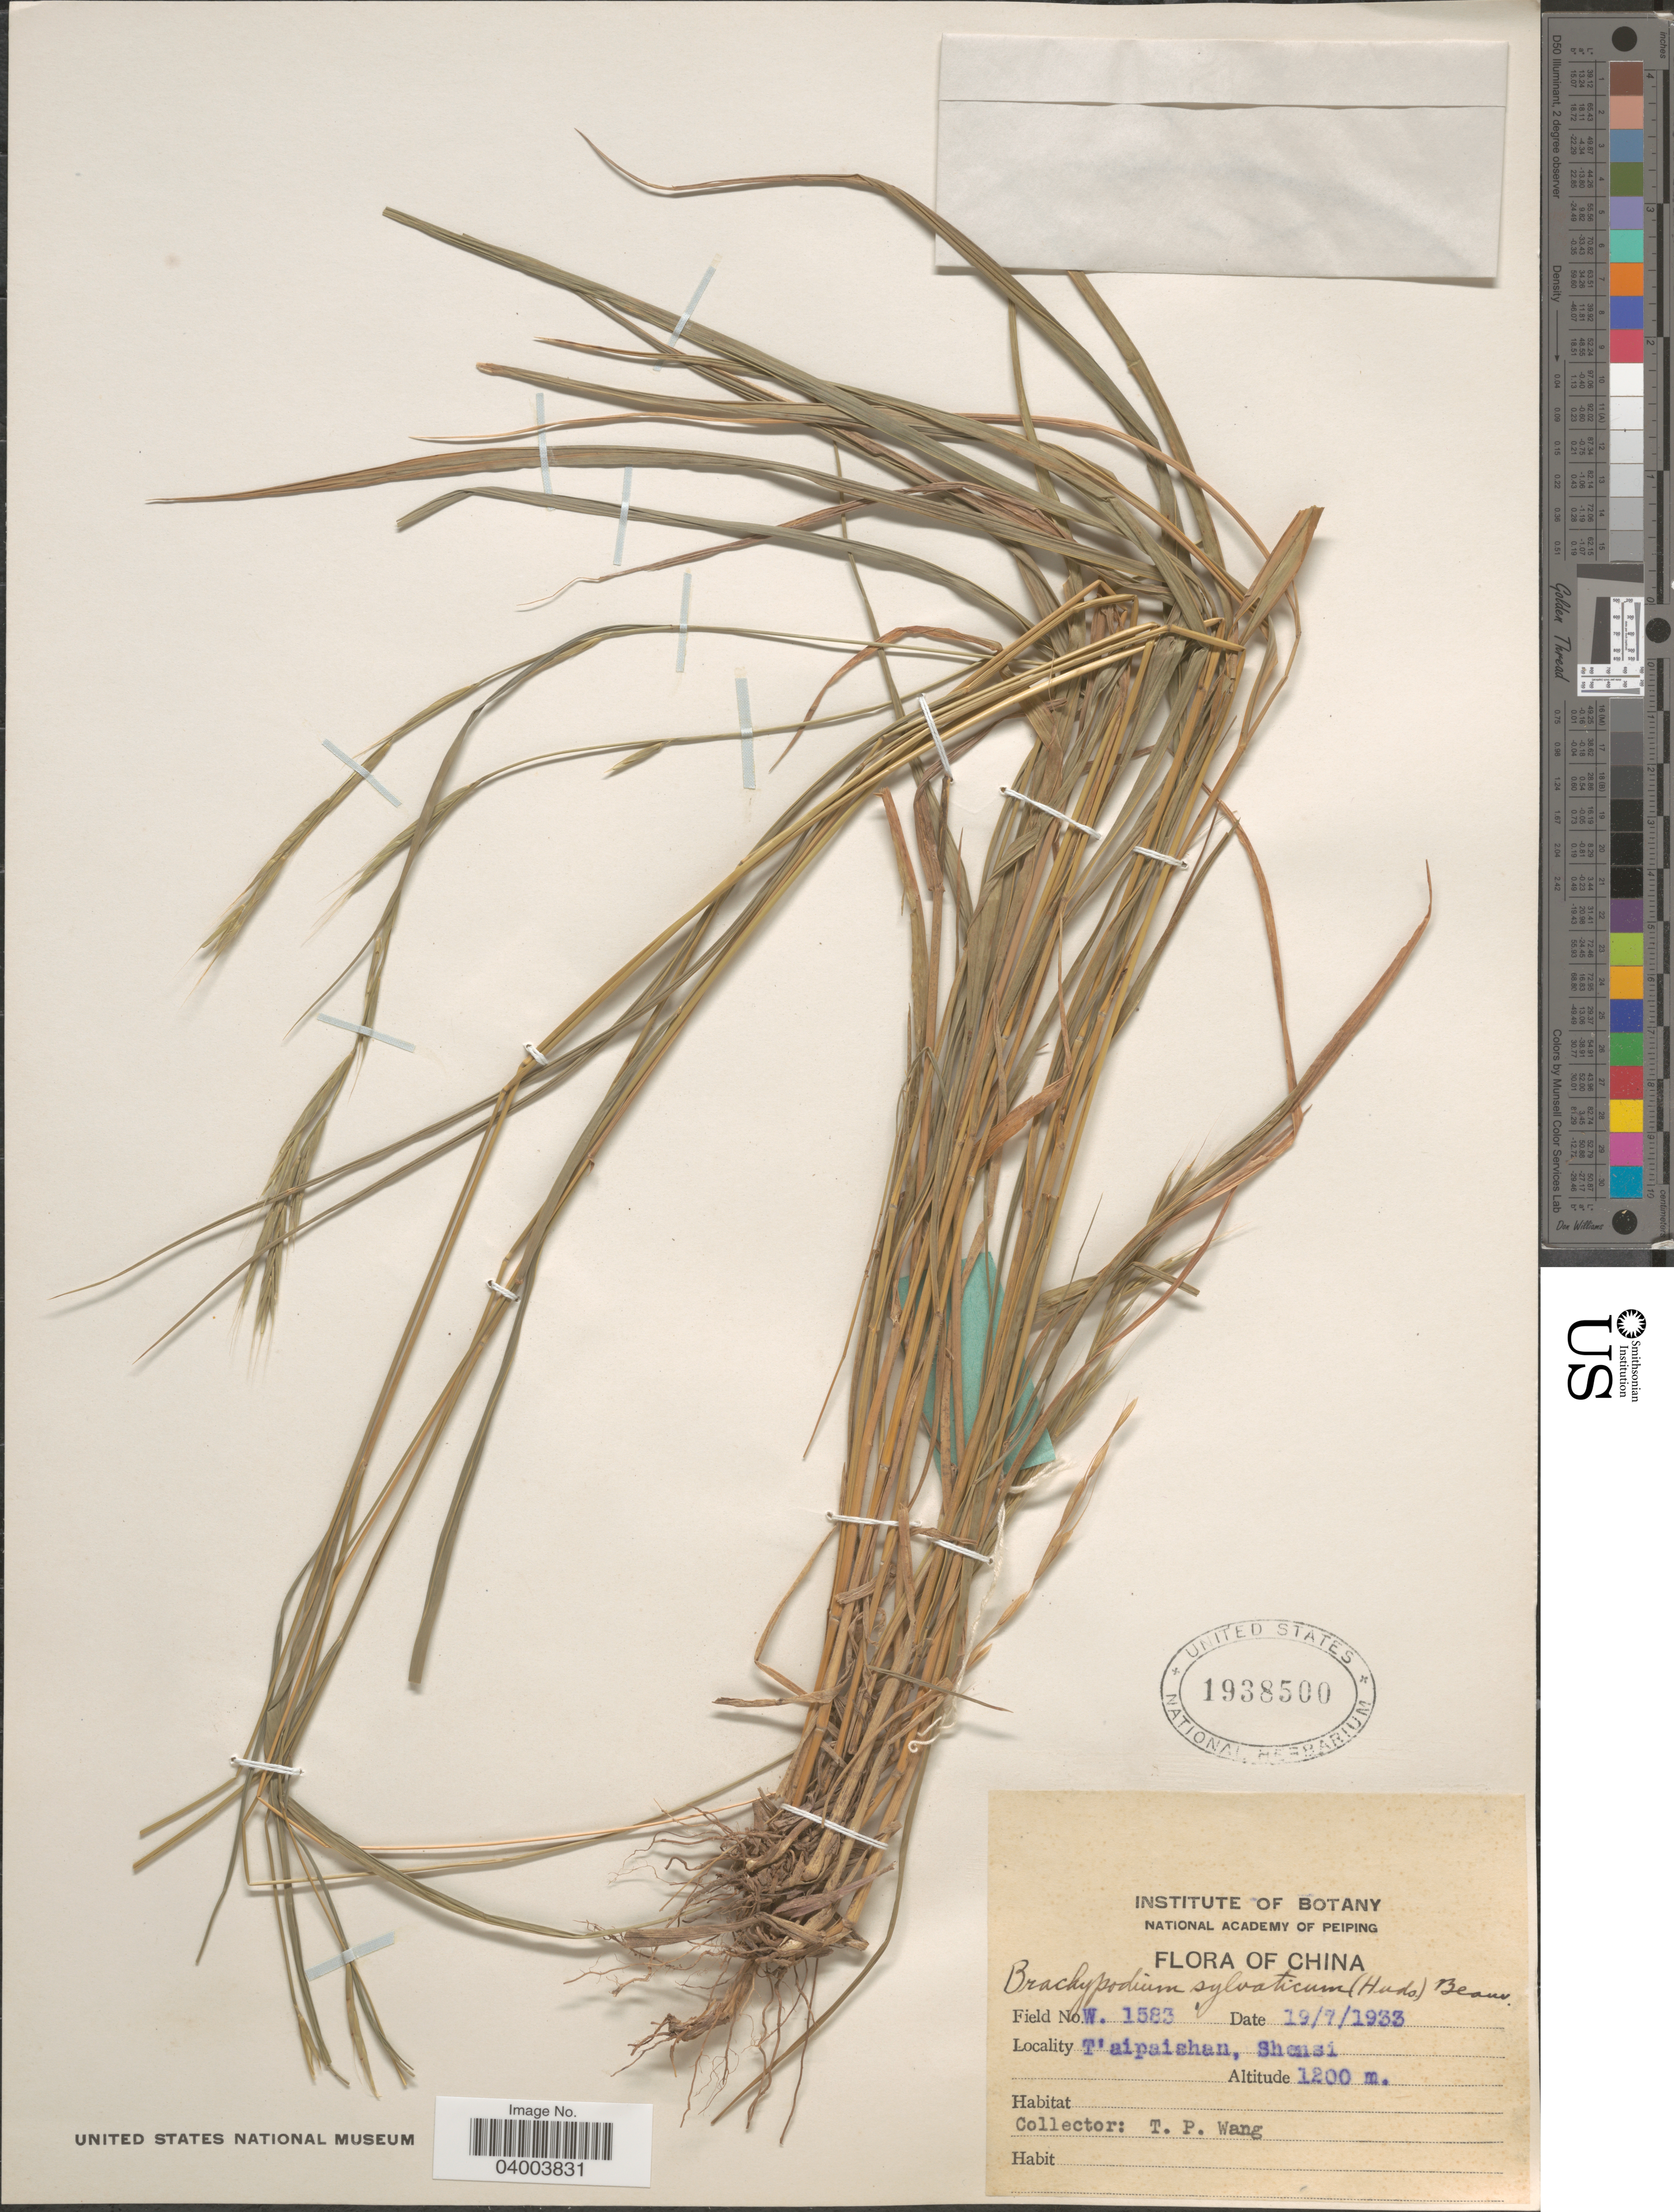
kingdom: Plantae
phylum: Tracheophyta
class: Liliopsida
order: Poales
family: Poaceae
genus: Brachypodium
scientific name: Brachypodium sylvaticum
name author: (Huds.) P. Beauv.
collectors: T. Wang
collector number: W.1583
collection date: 1933-07-19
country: China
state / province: Shaanxi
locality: T'aipaishan, Shensi.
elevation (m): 1200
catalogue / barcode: US 1938500